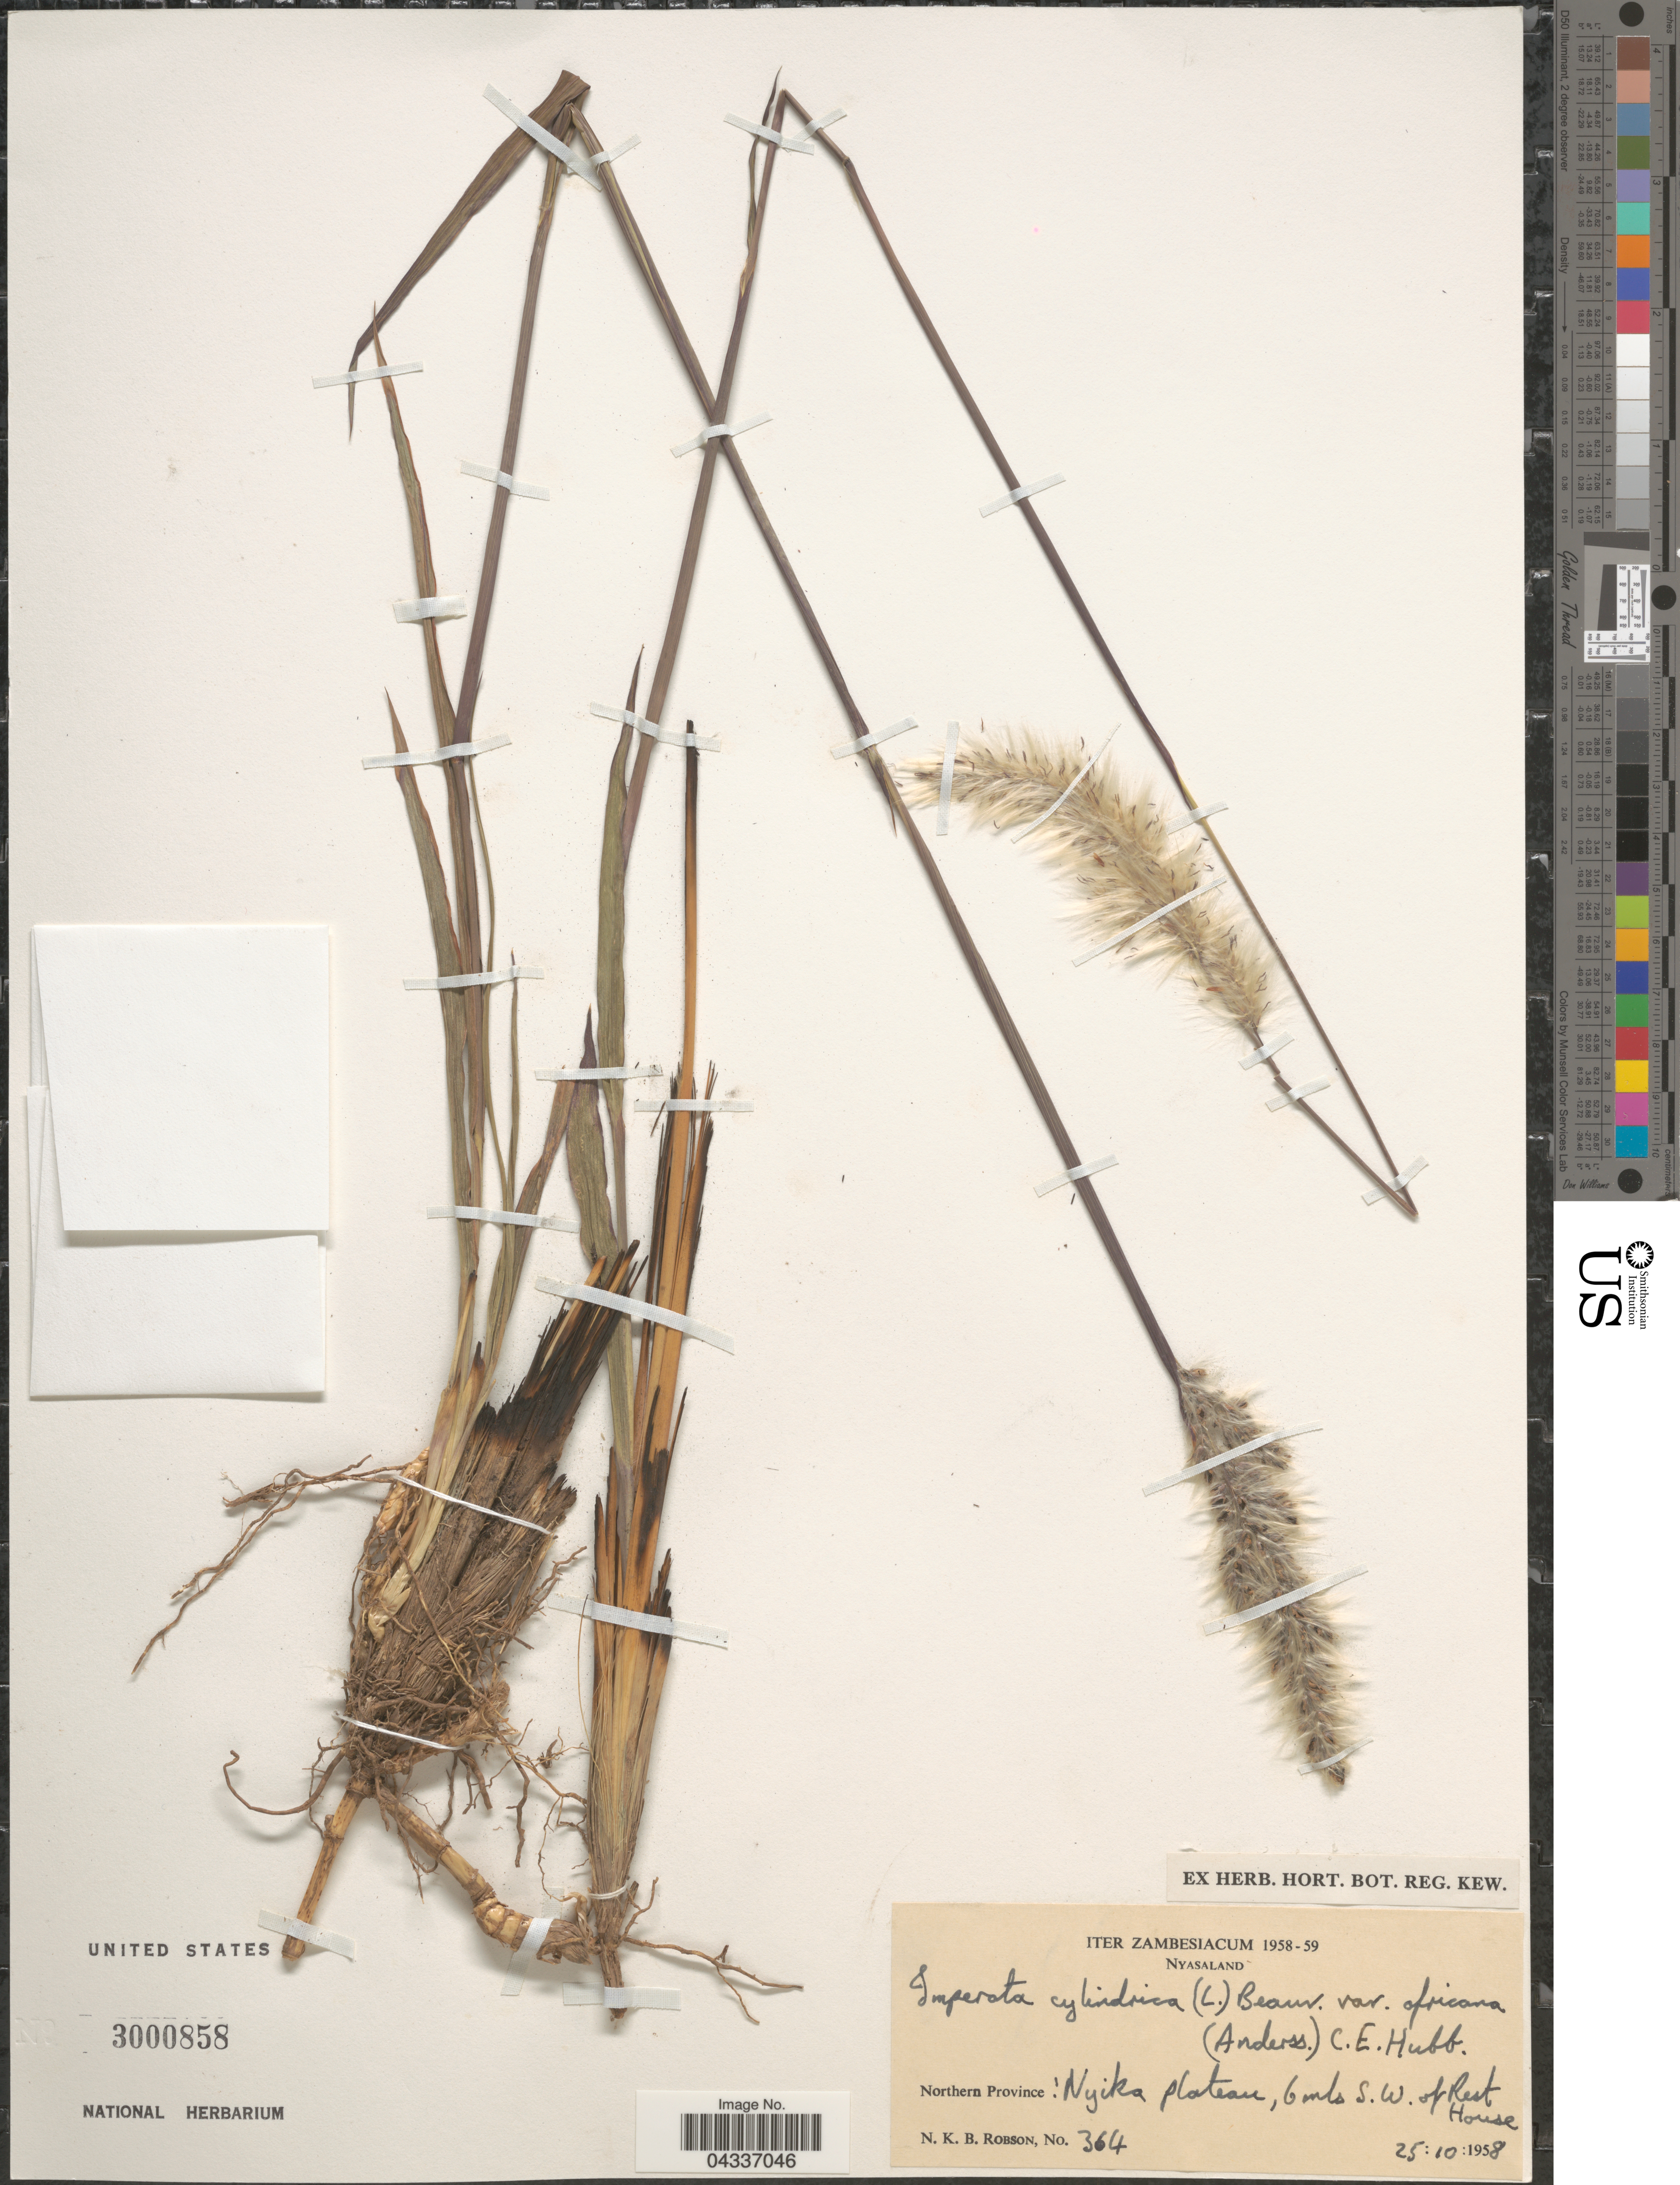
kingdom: Plantae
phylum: Tracheophyta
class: Liliopsida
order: Poales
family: Poaceae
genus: Imperata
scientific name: Imperata cylindrica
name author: (L.) P. Beauv.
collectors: N. Robson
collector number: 364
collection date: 1958-10-25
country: Malawi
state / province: Northern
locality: Iter Zambesiacum 1958-59. Nyasaland. Nyika plateau, 6 mls. S.W. of Rest House.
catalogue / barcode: US 3000858